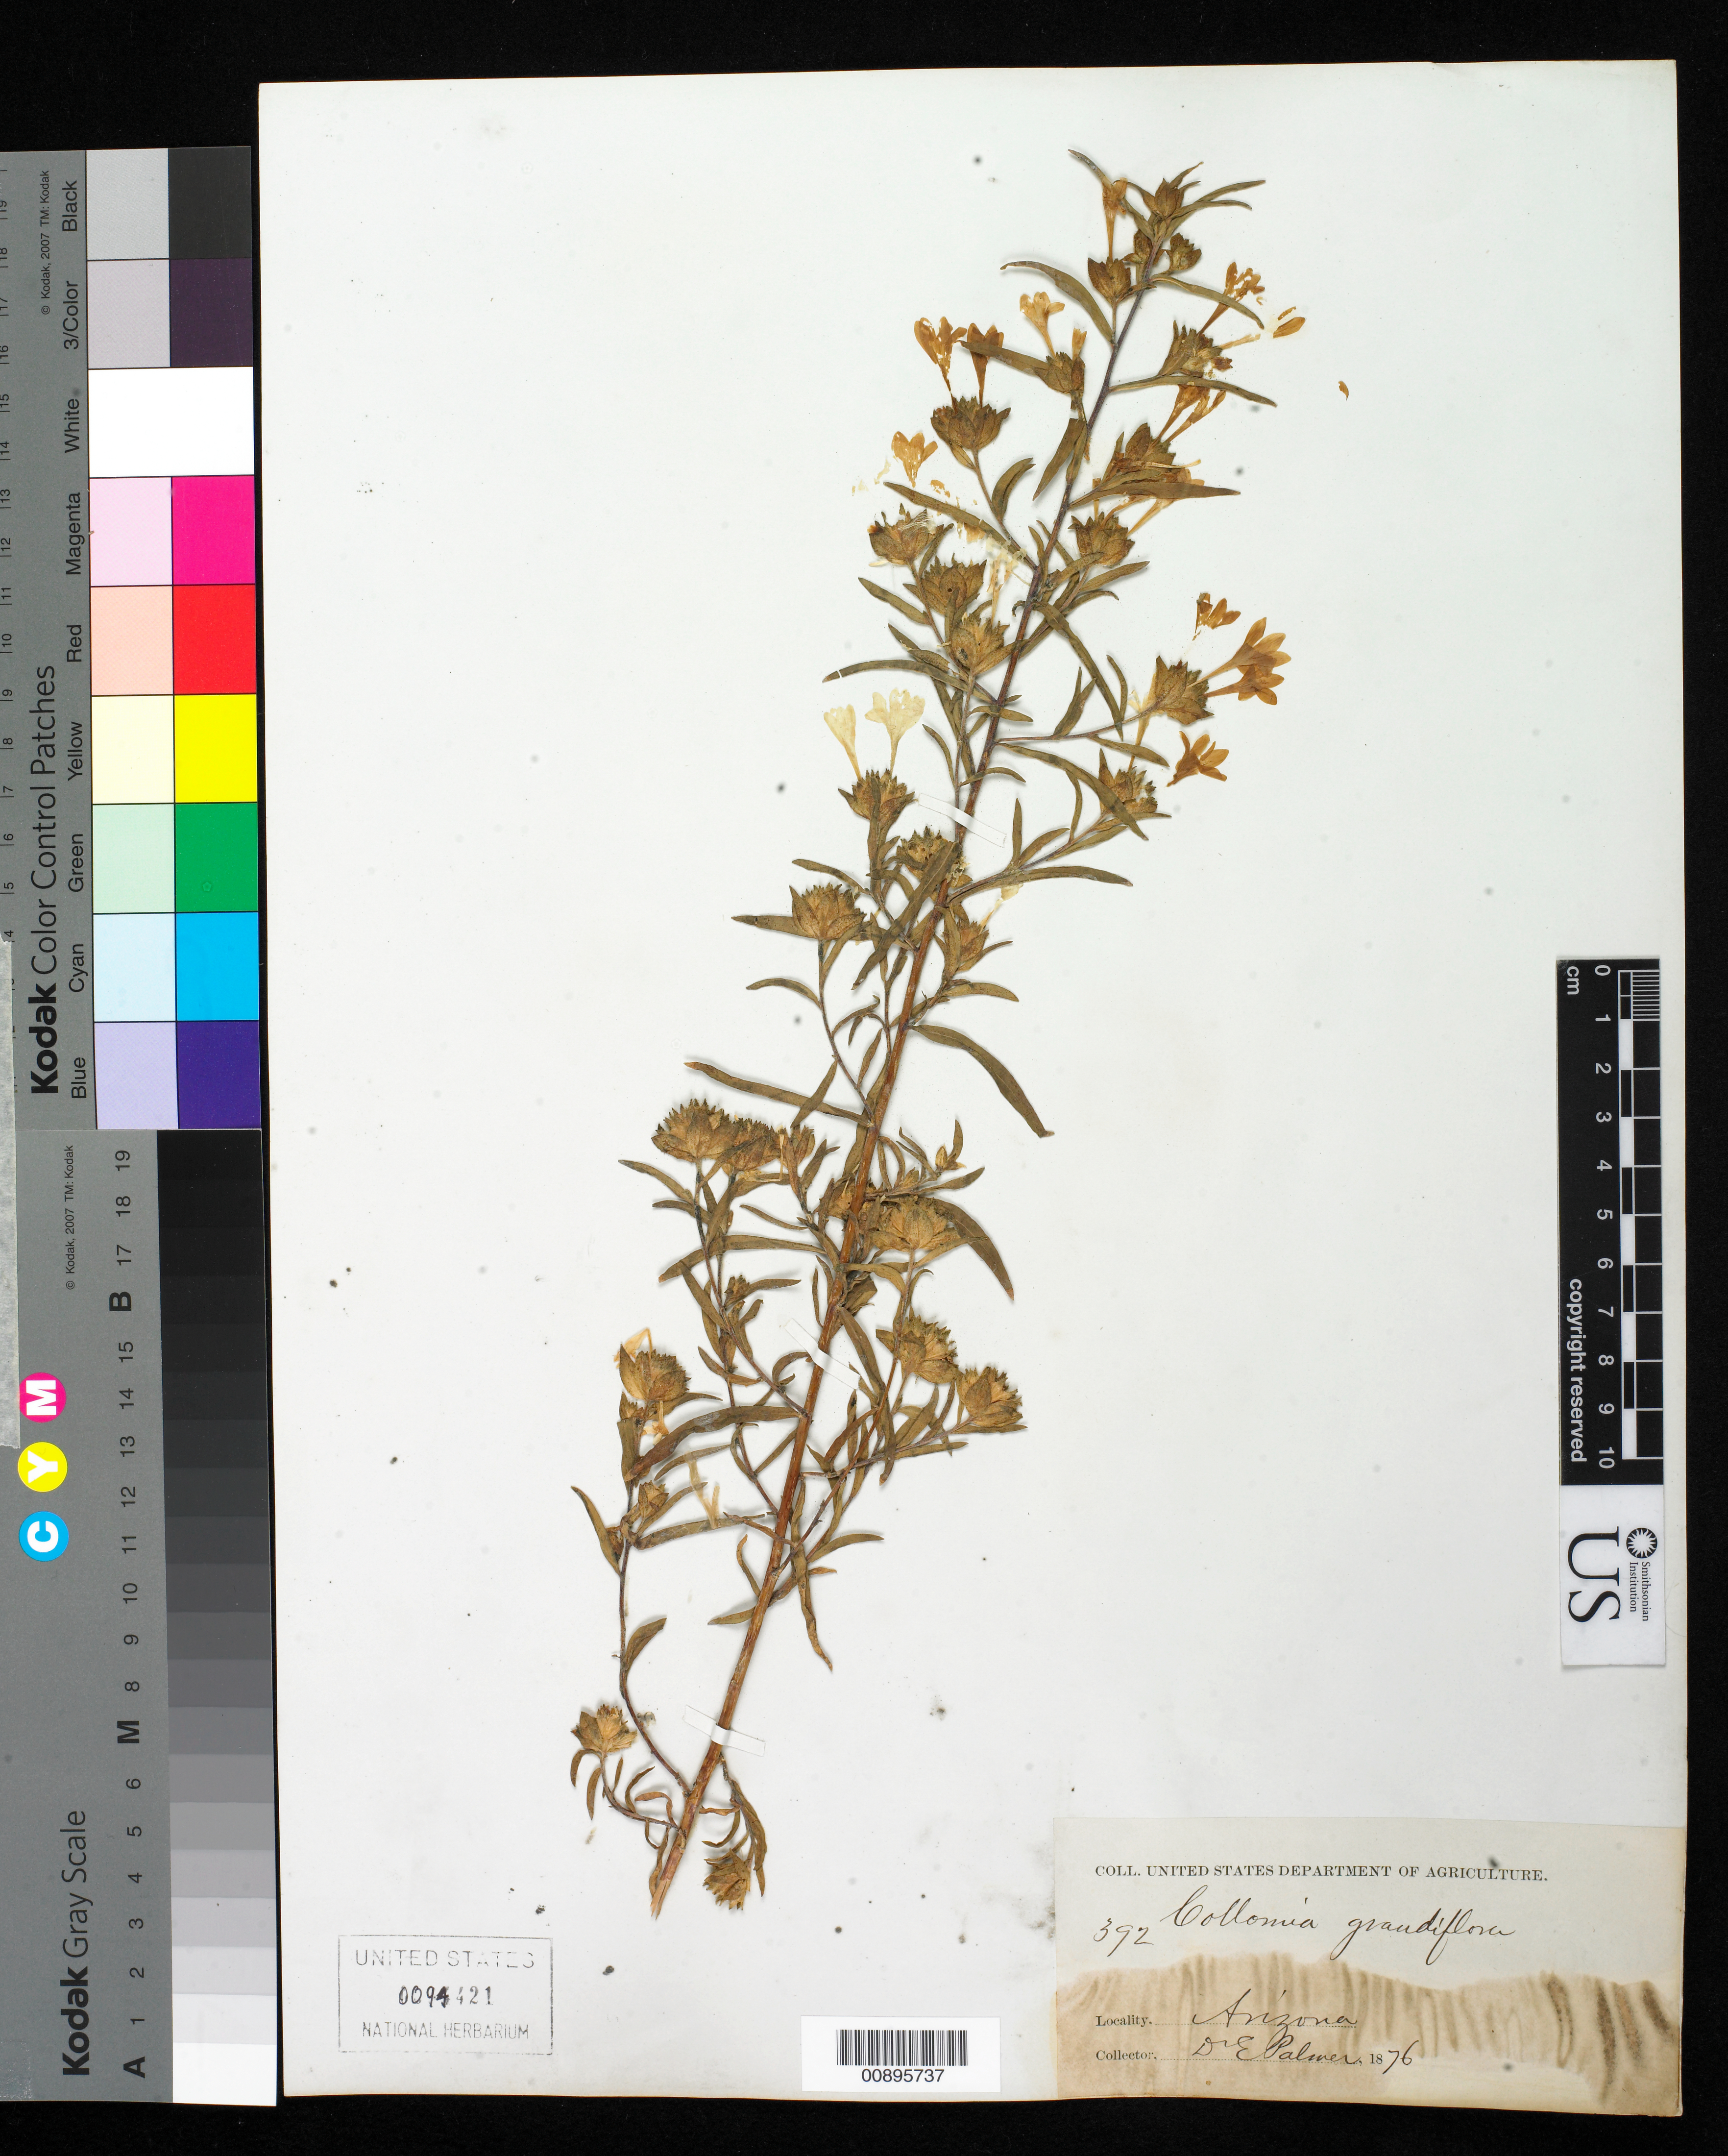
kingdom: Plantae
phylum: Tracheophyta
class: Magnoliopsida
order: Ericales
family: Polemoniaceae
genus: Collomia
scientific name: Collomia grandiflora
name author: Douglas ex Lindl.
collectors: E. Palmer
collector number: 392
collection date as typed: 1876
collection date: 1876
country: United States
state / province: Arizona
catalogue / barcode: US 94421